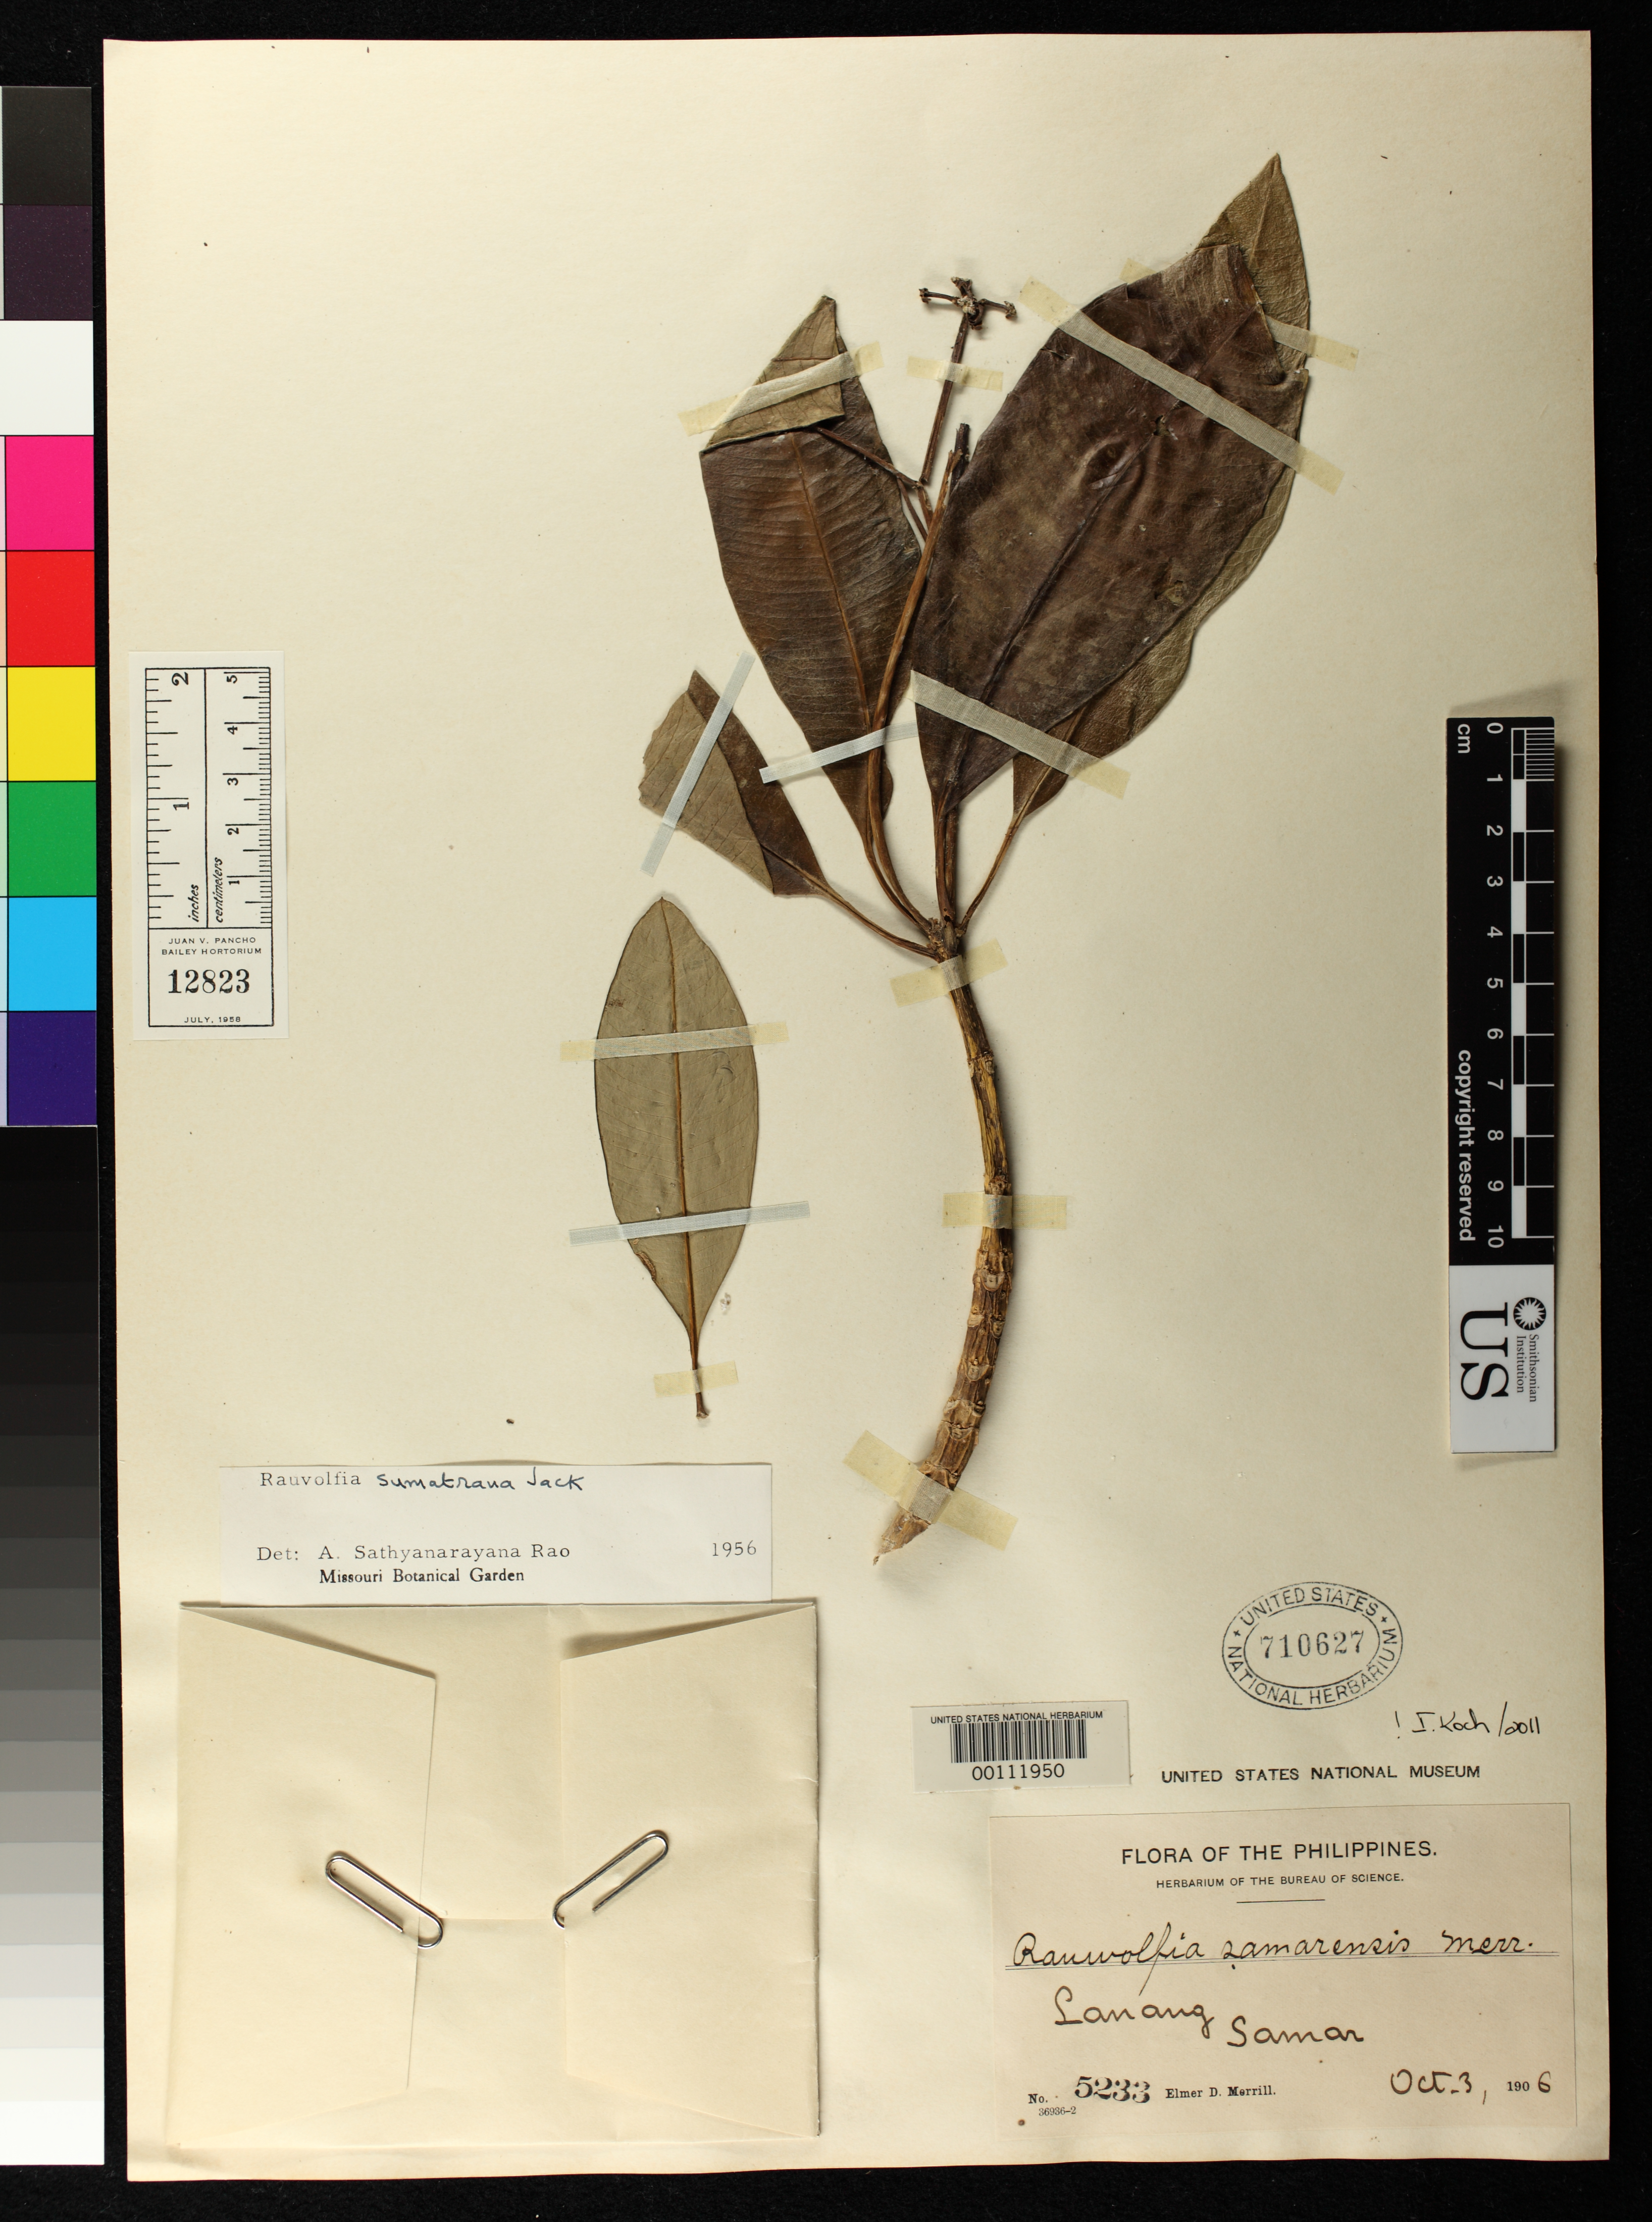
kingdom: Plantae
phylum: Tracheophyta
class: Magnoliopsida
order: Gentianales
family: Apocynaceae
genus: Rauvolfia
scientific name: Rauvolfia samarensis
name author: Merr.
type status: Isotype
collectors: E. D. Merrill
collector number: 5233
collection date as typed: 03 Oct 1906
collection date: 1906-10-03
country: Philippines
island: Samar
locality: Lanang.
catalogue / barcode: US 710627